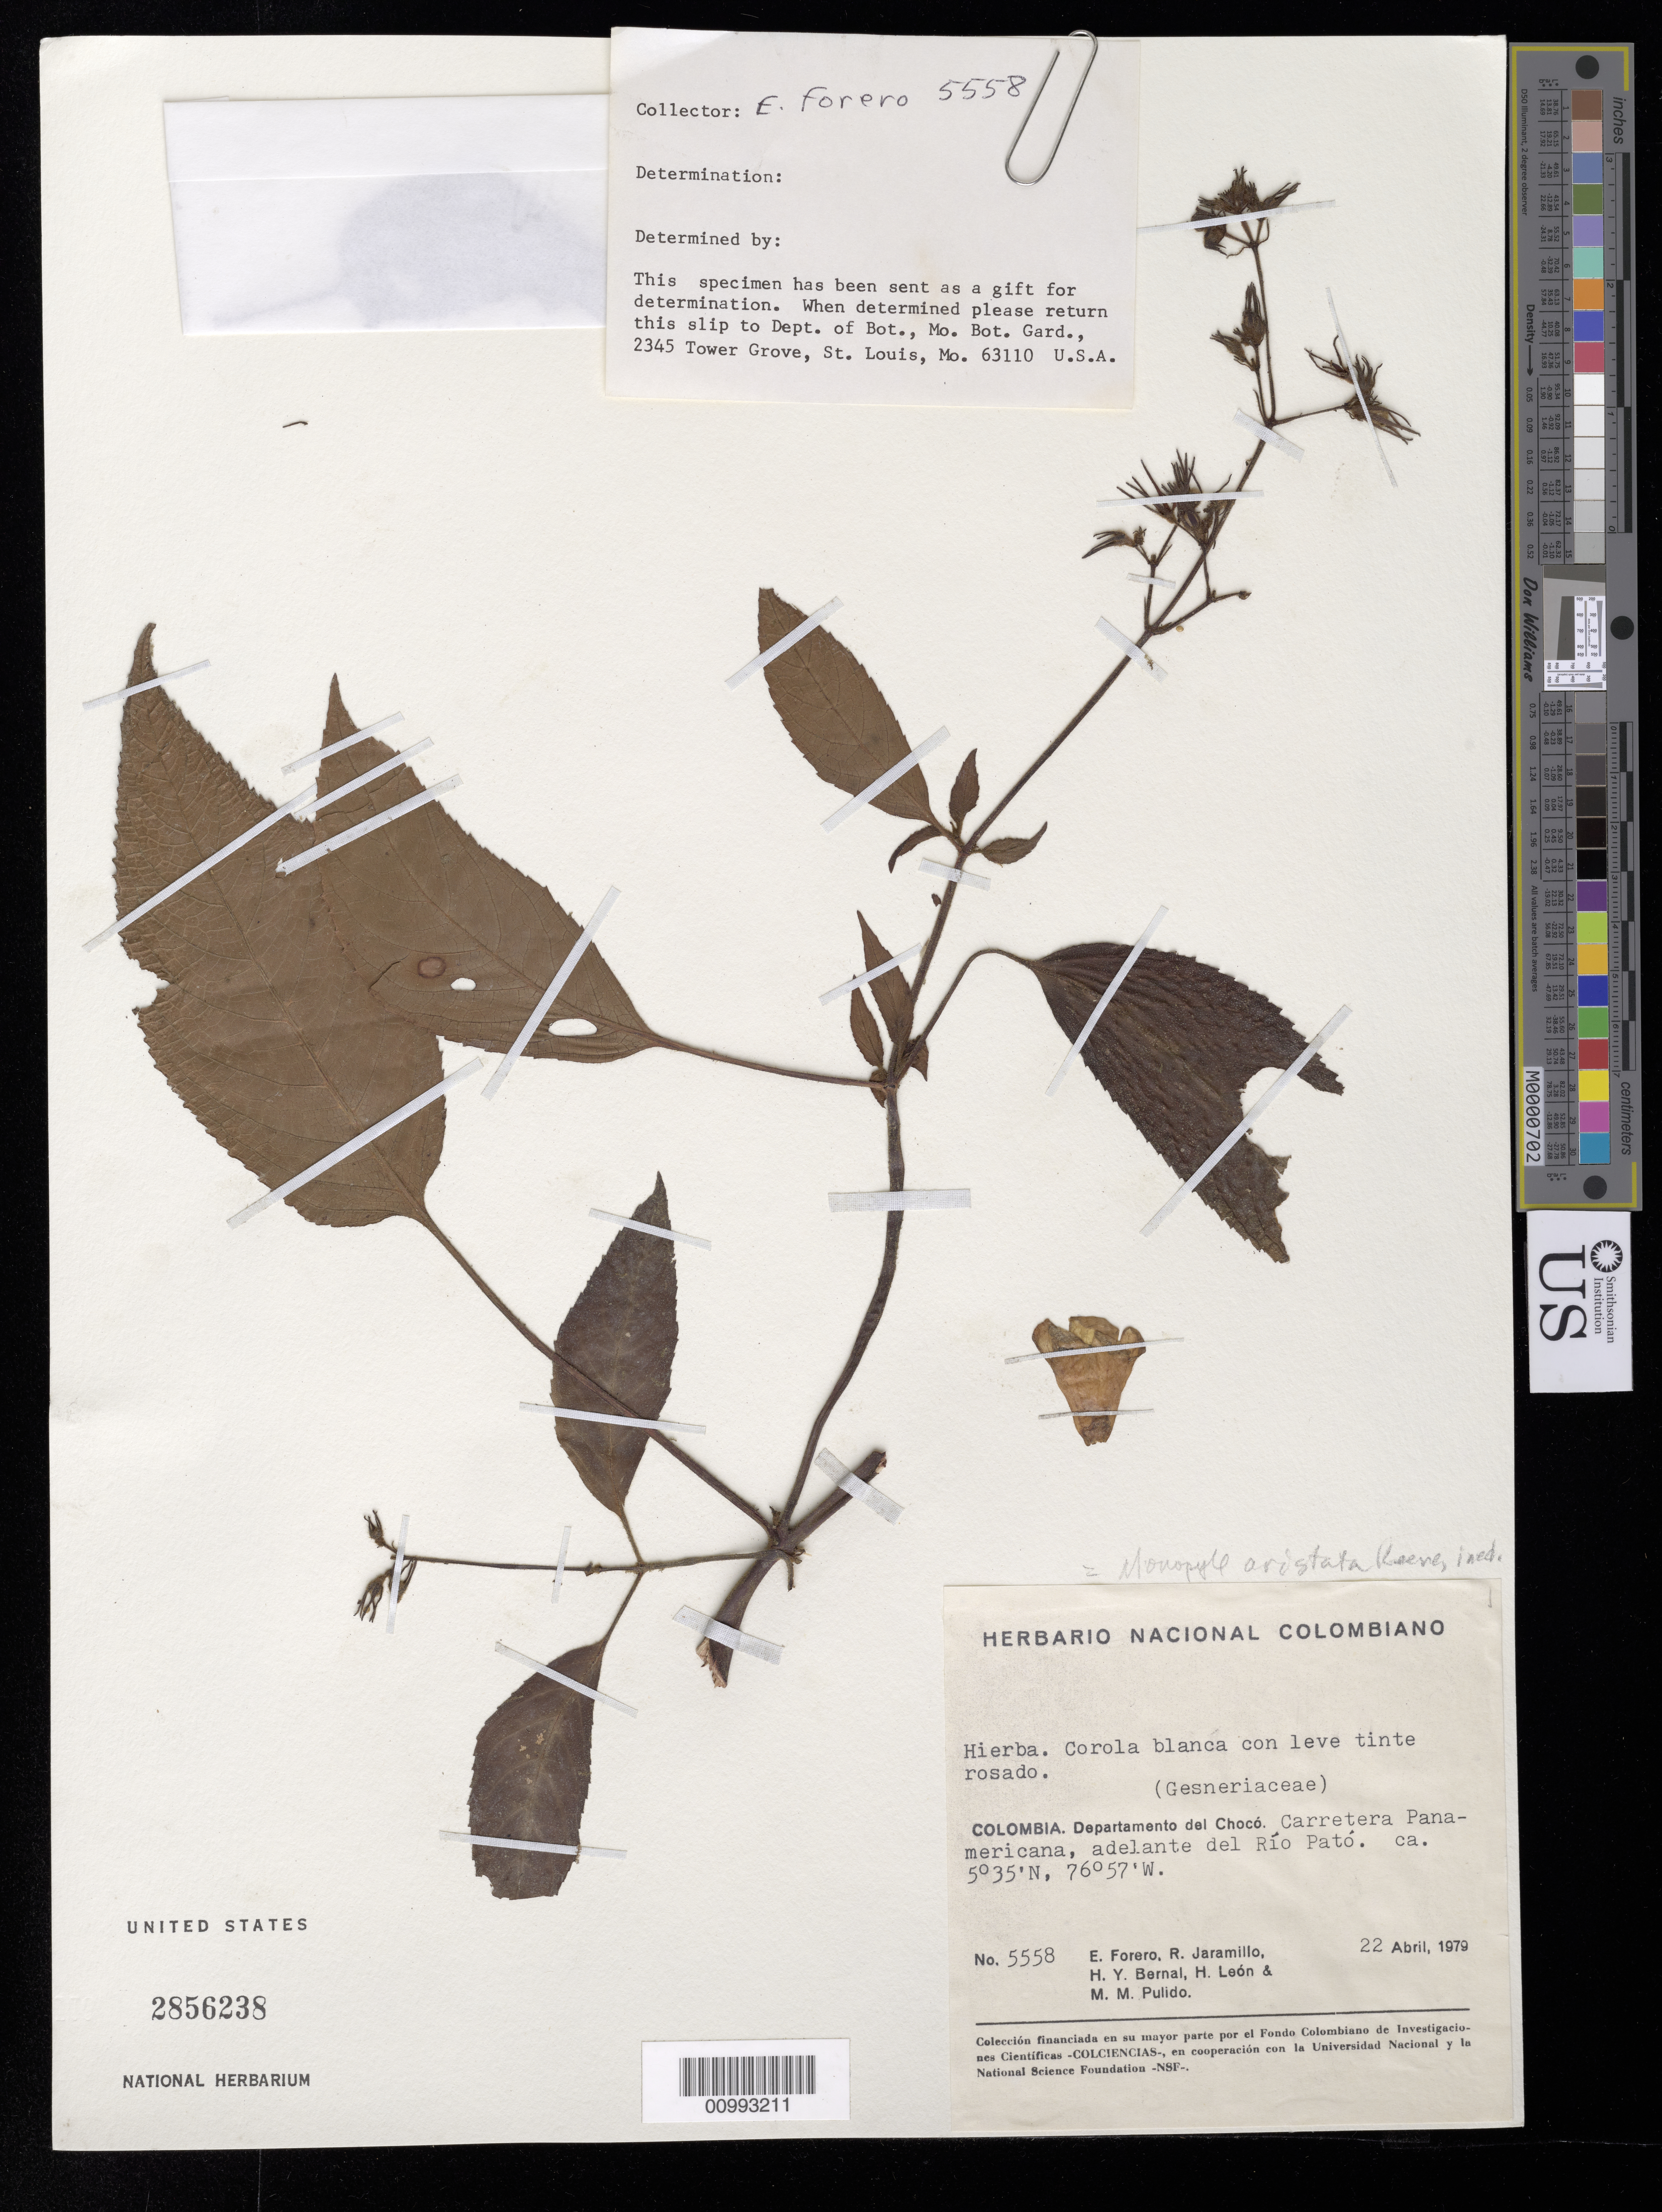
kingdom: Plantae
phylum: Tracheophyta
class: Magnoliopsida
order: Lamiales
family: Gesneriaceae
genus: Monopyle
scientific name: Monopyle sp.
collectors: E. Forero, R. Jaramillo M., H. Y. Bernal & et al.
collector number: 5558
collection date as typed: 22 Apr 1979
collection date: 1979-04-22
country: Colombia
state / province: Chocó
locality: Departmento del Chocó, carretera Panamericana, adelante del Río Pató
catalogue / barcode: US 2856238